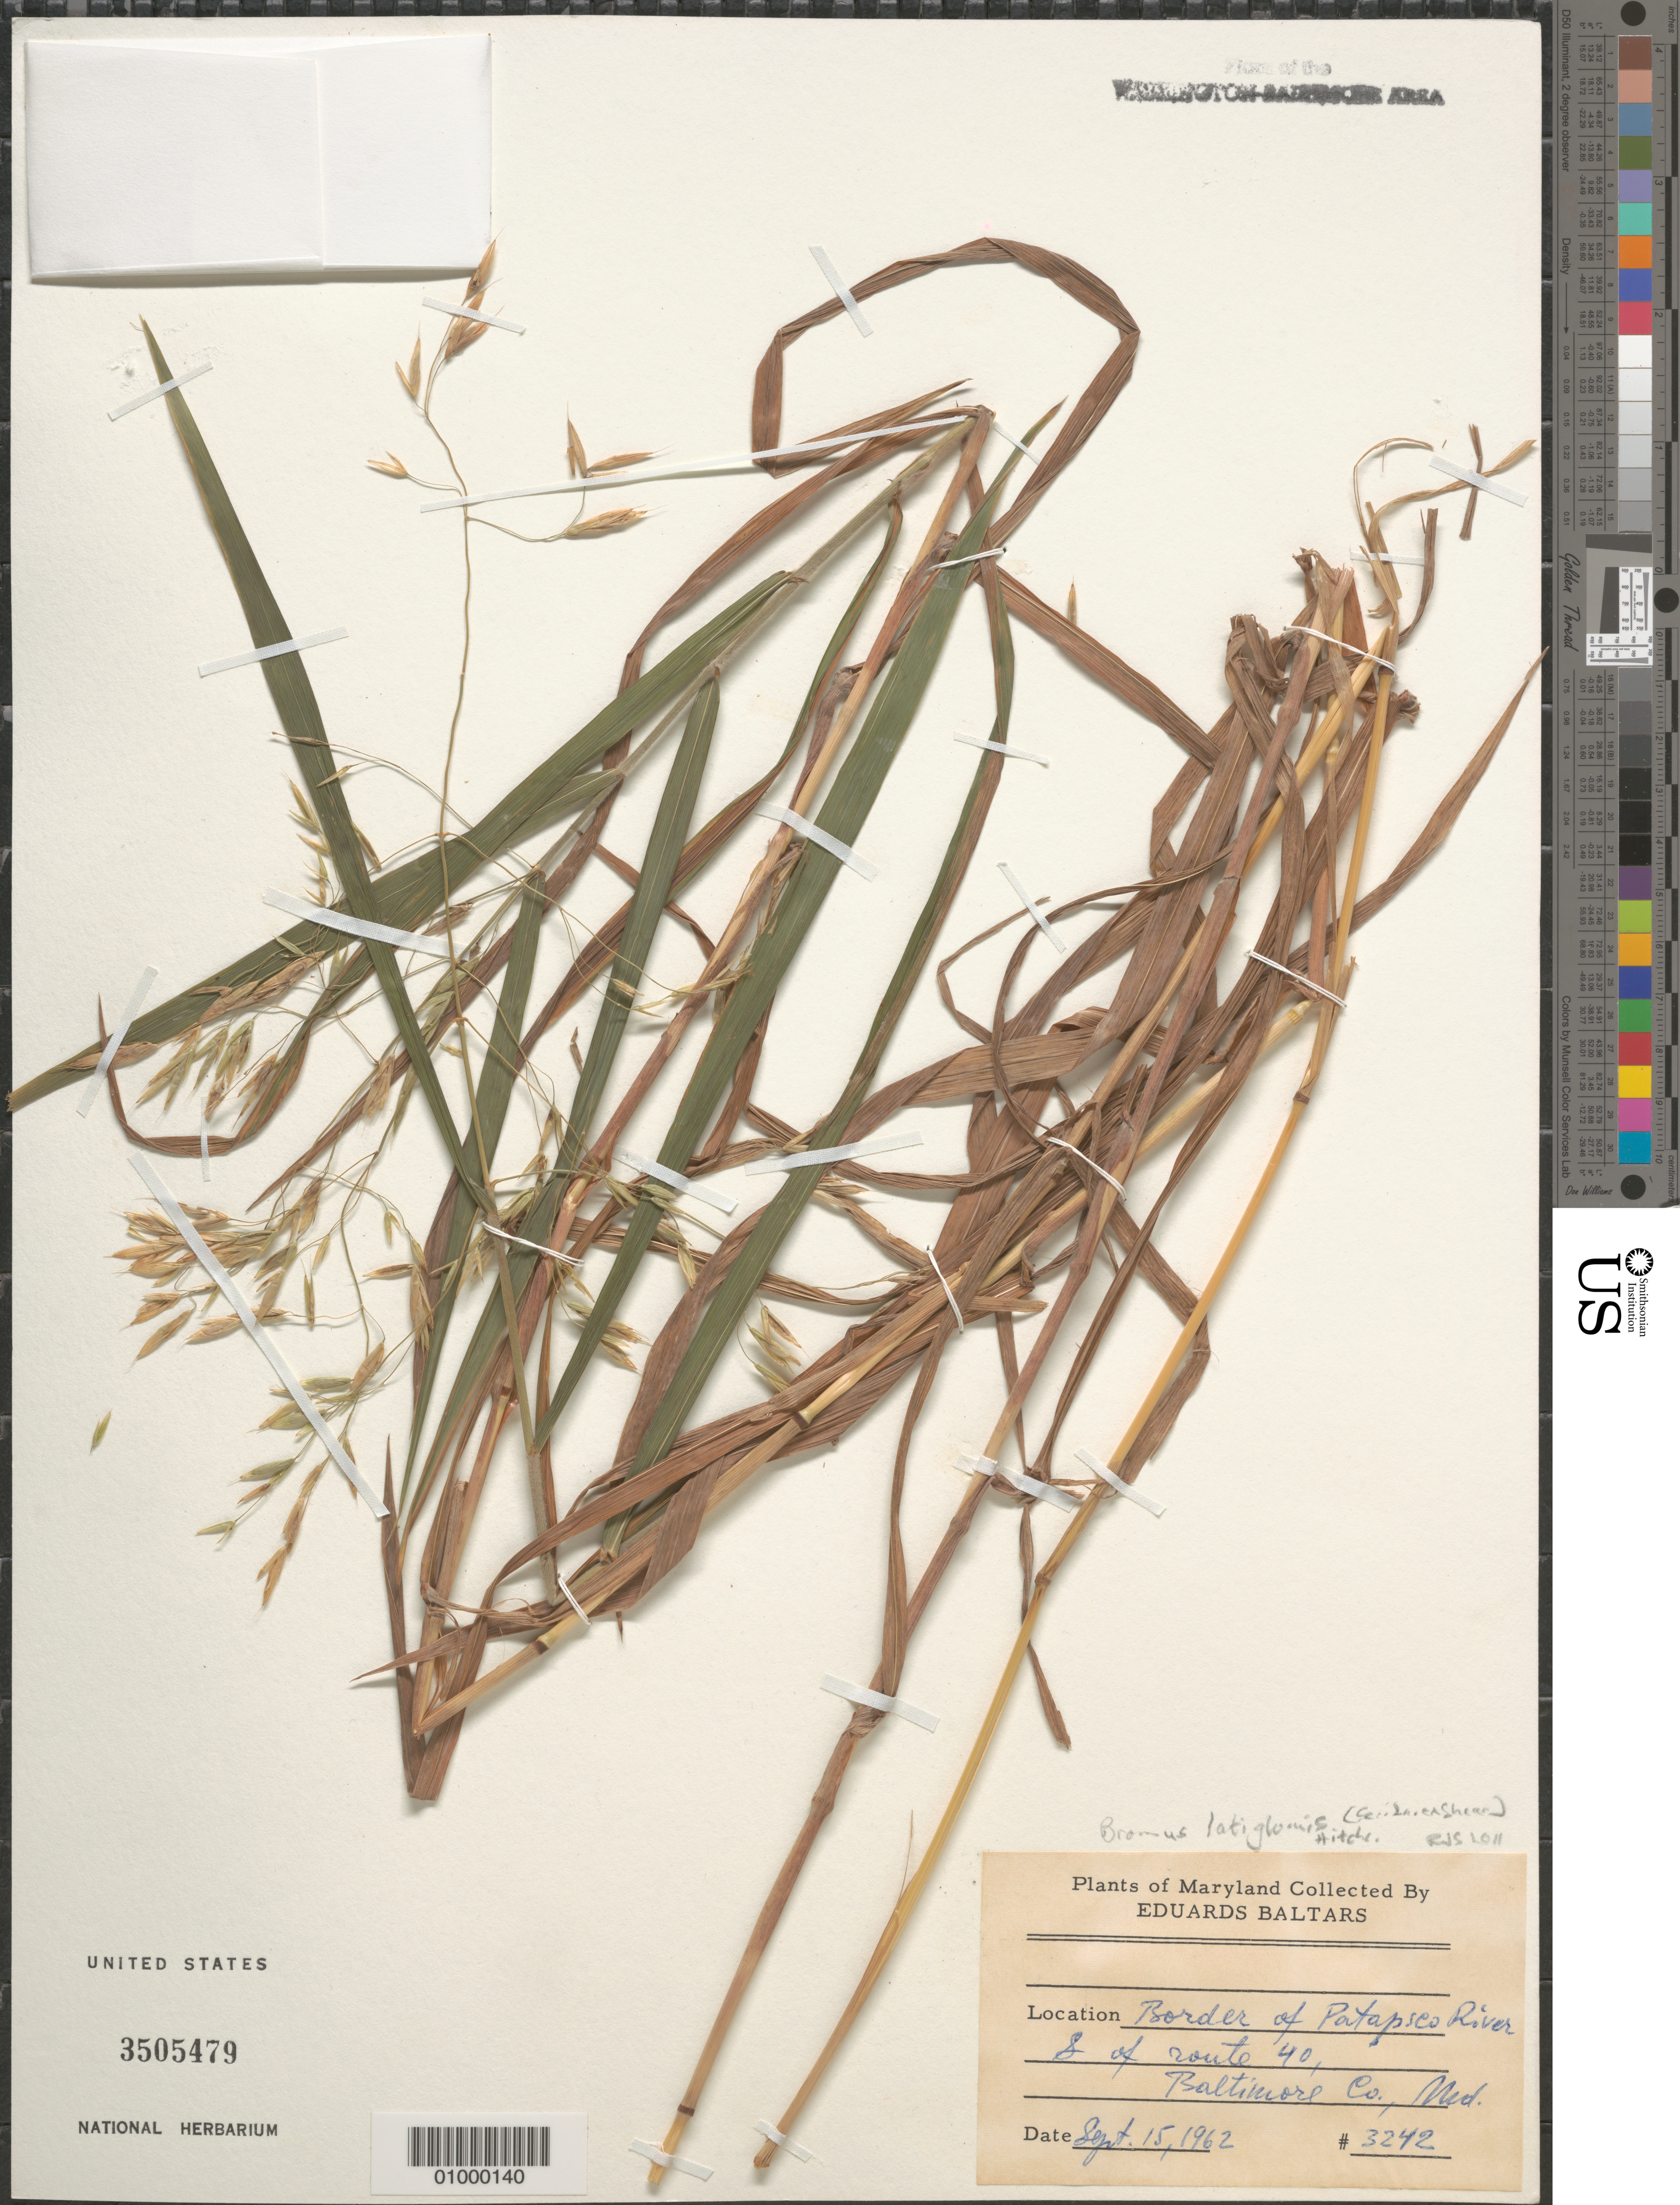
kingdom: Plantae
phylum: Tracheophyta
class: Liliopsida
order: Poales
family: Poaceae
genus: Bromus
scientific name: Bromus latiglumis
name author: (Scribn. ex Shear) Hitchc.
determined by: Soreng, Robert J., Research Associate (BOT), Smithsonian Institution - National Museum of Natural History (UNITED STATES)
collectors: E. Baltars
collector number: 3242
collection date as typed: Sept. 15, 1962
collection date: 1962-09-15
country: United States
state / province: Maryland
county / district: Baltimore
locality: Border of Patapsco River S of Route 40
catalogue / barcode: US 3505479